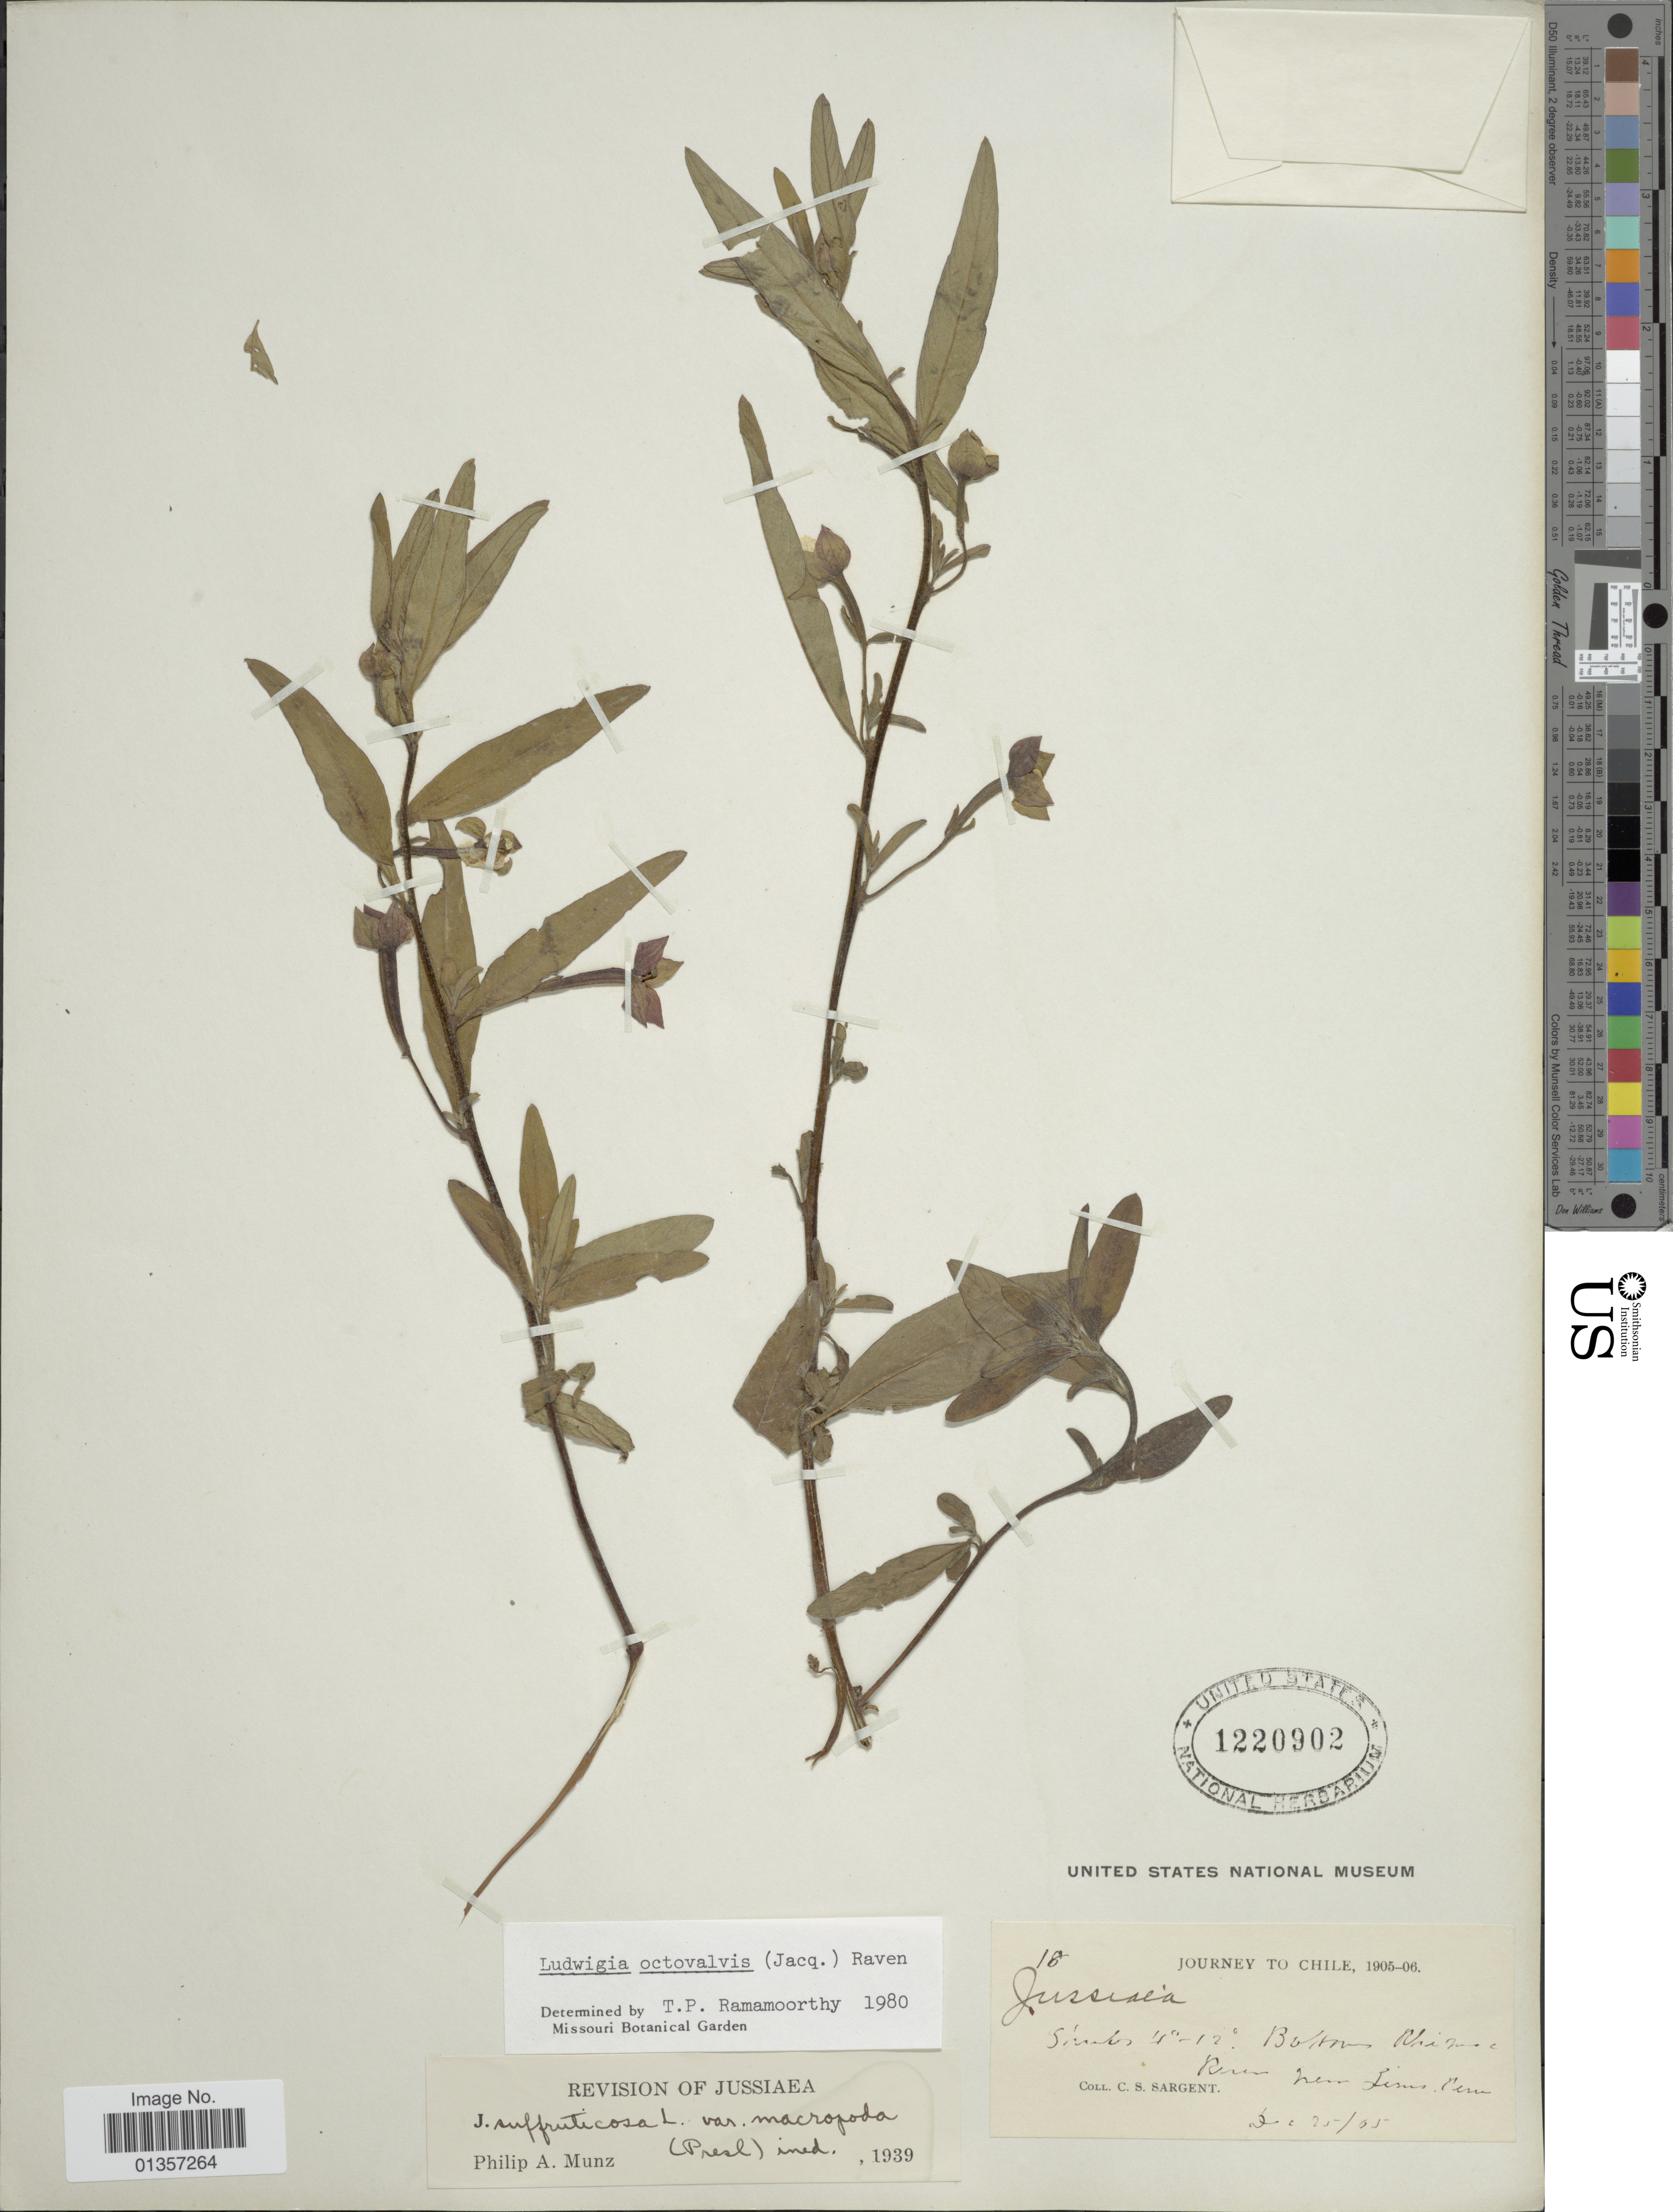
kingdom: Plantae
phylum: Tracheophyta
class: Magnoliopsida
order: Myrtales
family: Onagraceae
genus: Ludwigia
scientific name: Ludwigia octovalvis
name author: (Jacq.) P.H. Raven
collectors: C. S. Sargent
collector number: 18*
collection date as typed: Transcribed d/m/y: 25/12/5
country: Chile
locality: River near Lima Peru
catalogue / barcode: US 1220902